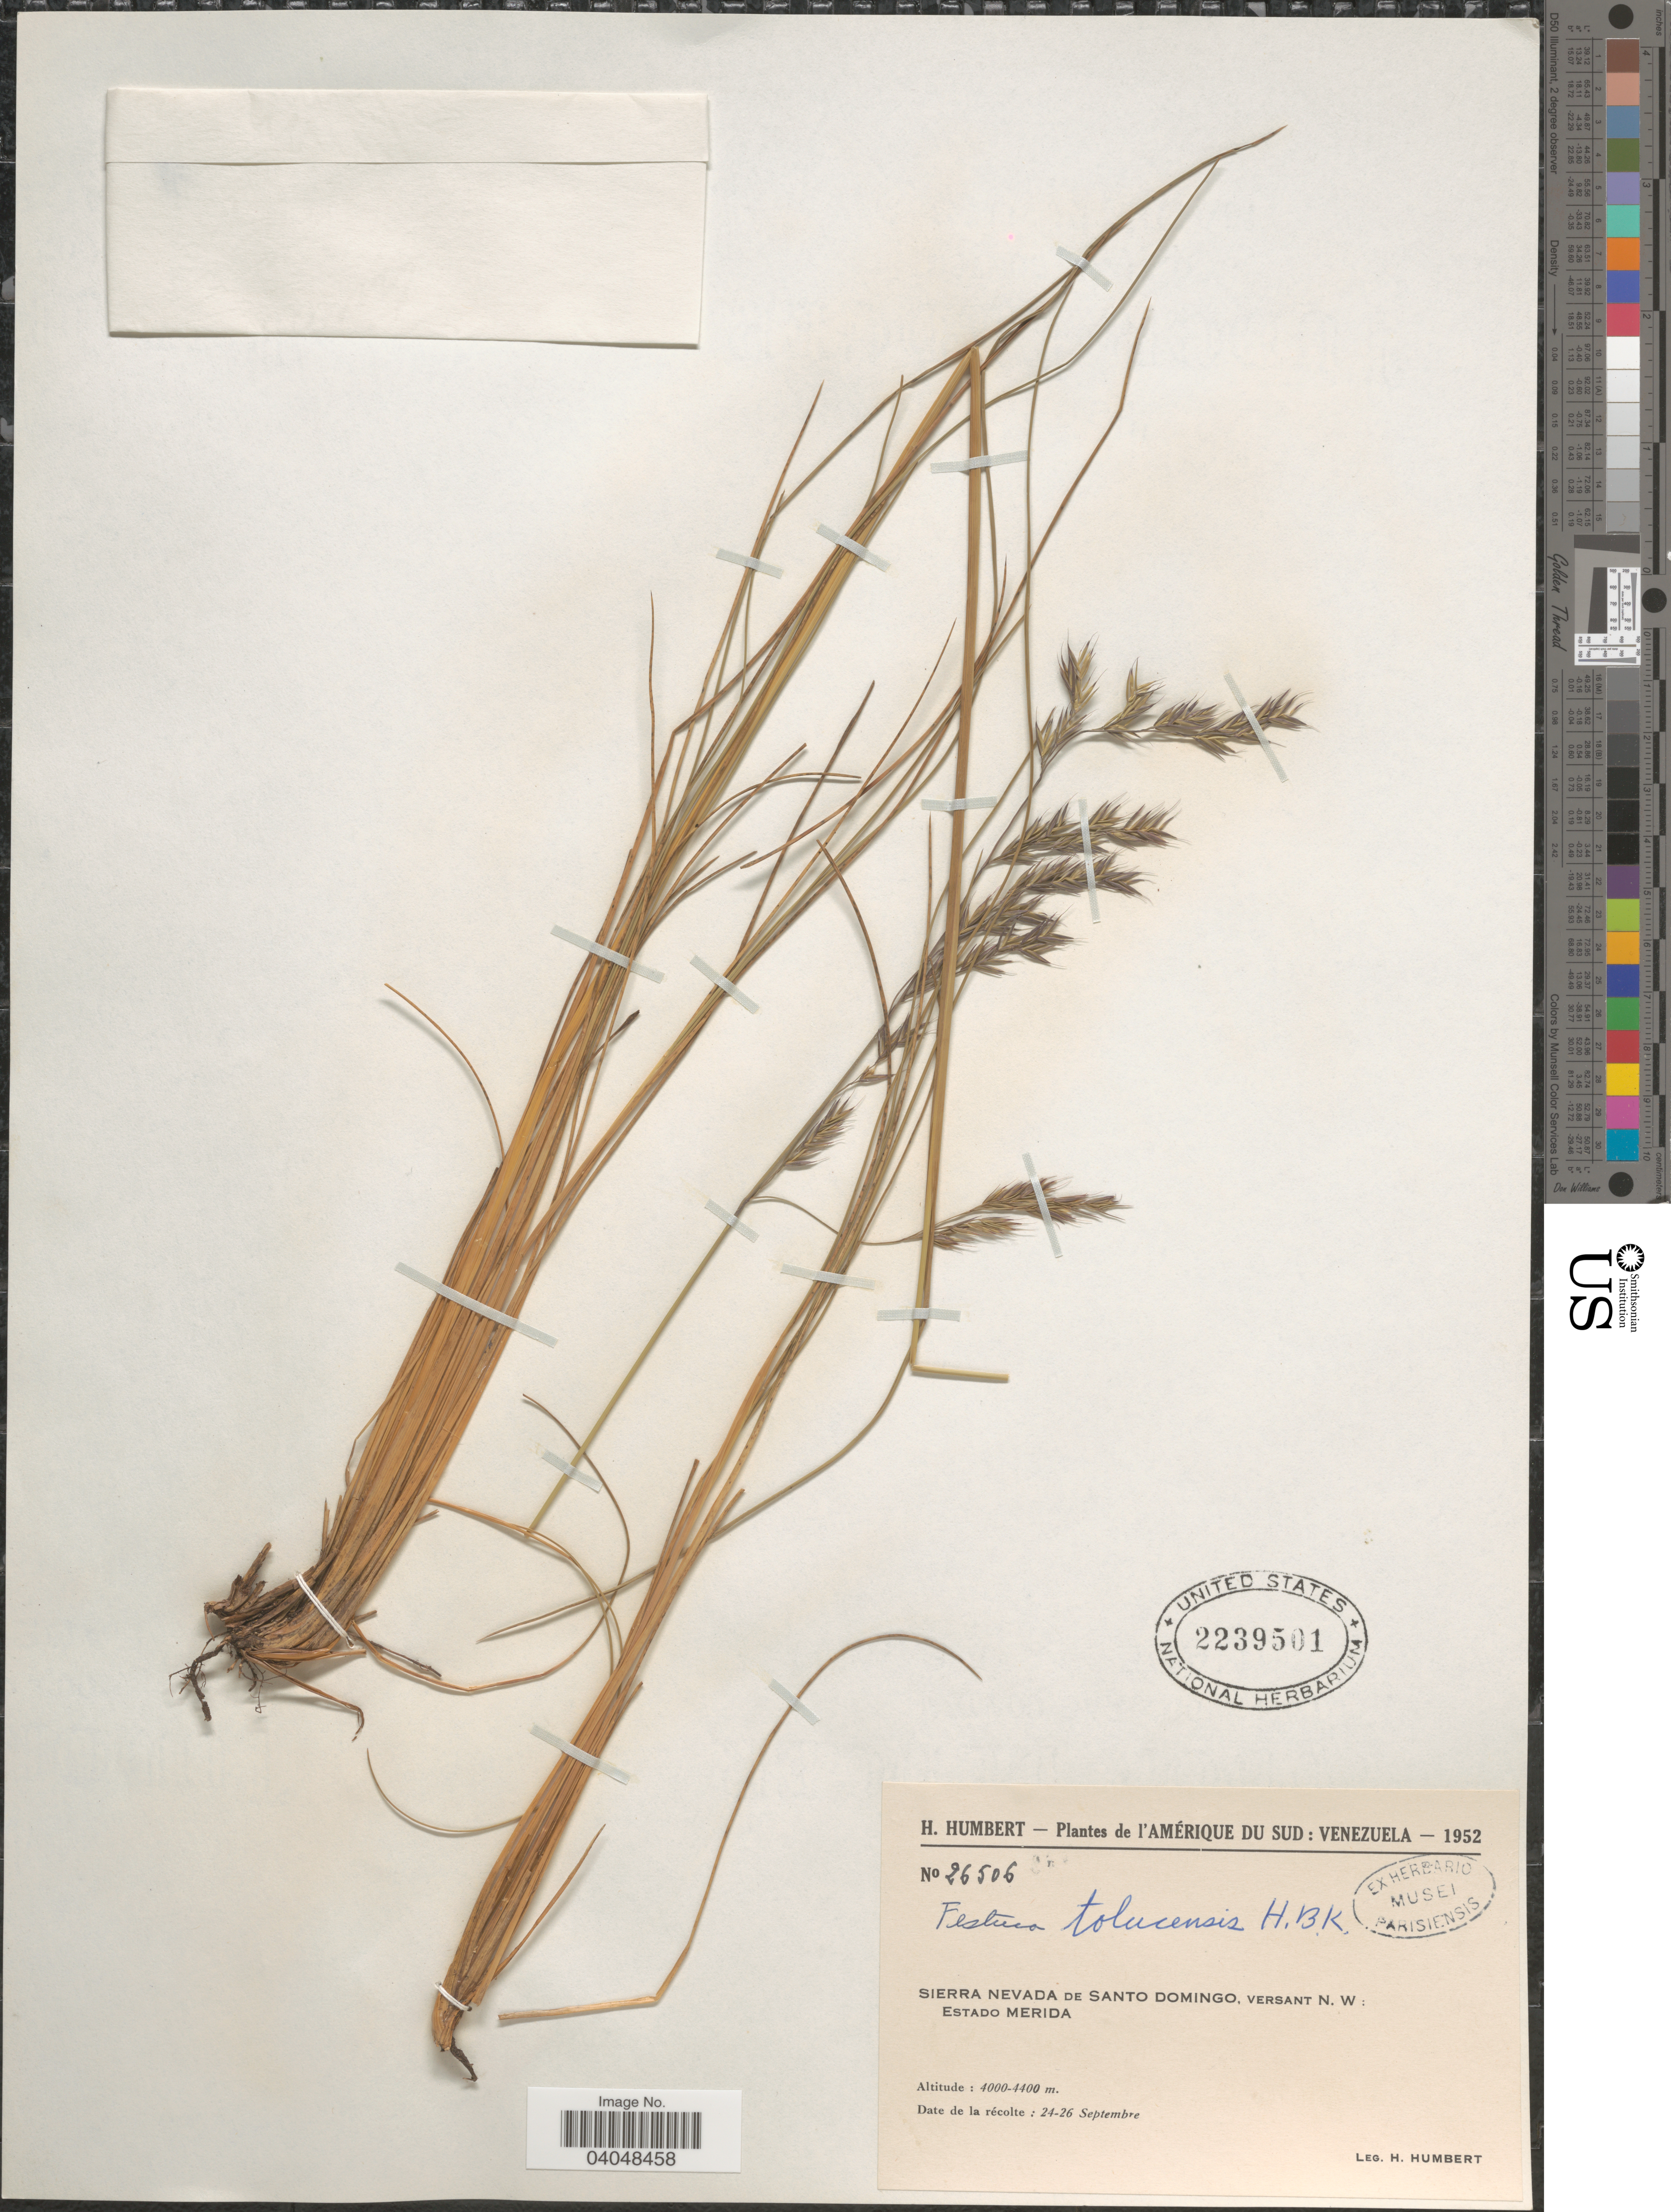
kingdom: Plantae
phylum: Tracheophyta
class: Liliopsida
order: Poales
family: Poaceae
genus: Festuca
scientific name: Festuca tolucensis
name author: Kunth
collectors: H. Humbert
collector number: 26506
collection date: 1952-09-24/1952-09-26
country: Venezuela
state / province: Merida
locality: L'Amérique du Sud. Sierra Nevada de Santo Domingo, versant N. W.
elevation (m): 4000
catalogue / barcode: US 2239501